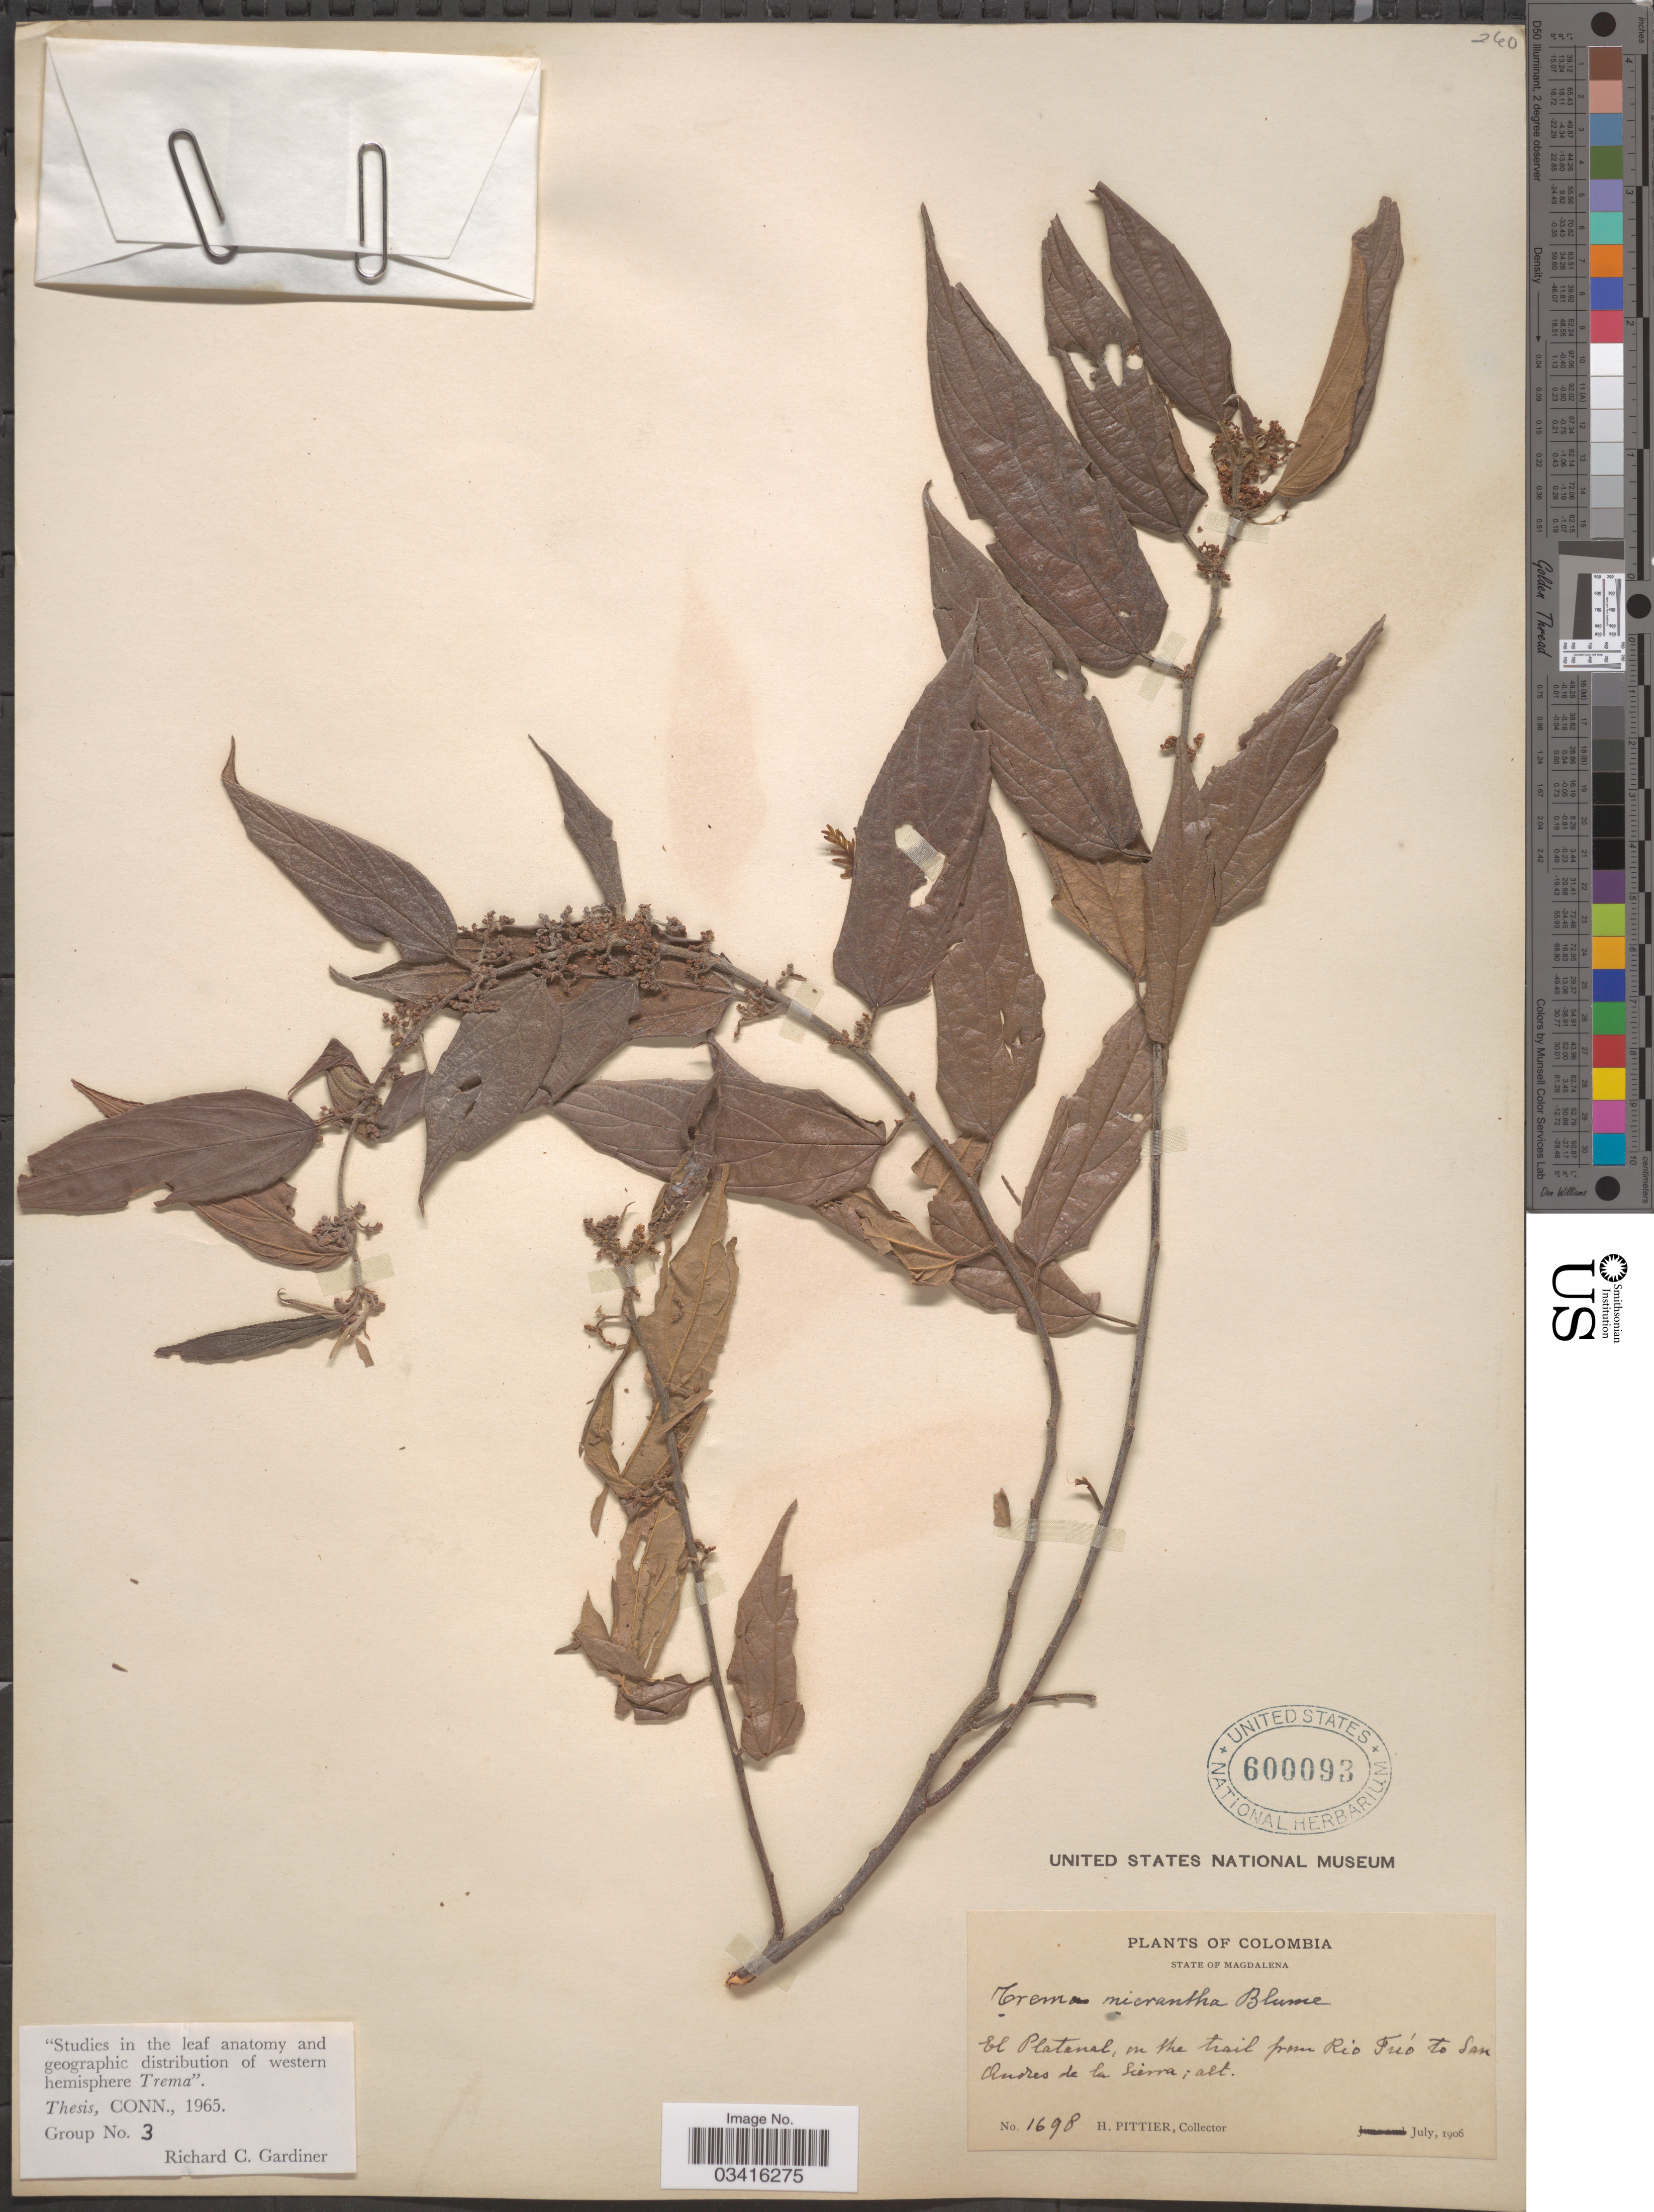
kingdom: Plantae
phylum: Tracheophyta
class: Magnoliopsida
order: Rosales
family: Cannabaceae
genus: Trema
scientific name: Trema micranthum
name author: (L.) Blume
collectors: H. F. Pittier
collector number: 1698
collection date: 1906-07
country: Colombia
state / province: Magdalena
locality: El Platanal, on the trail from Rio Frío to San Andres de la Sierra.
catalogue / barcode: US 600093